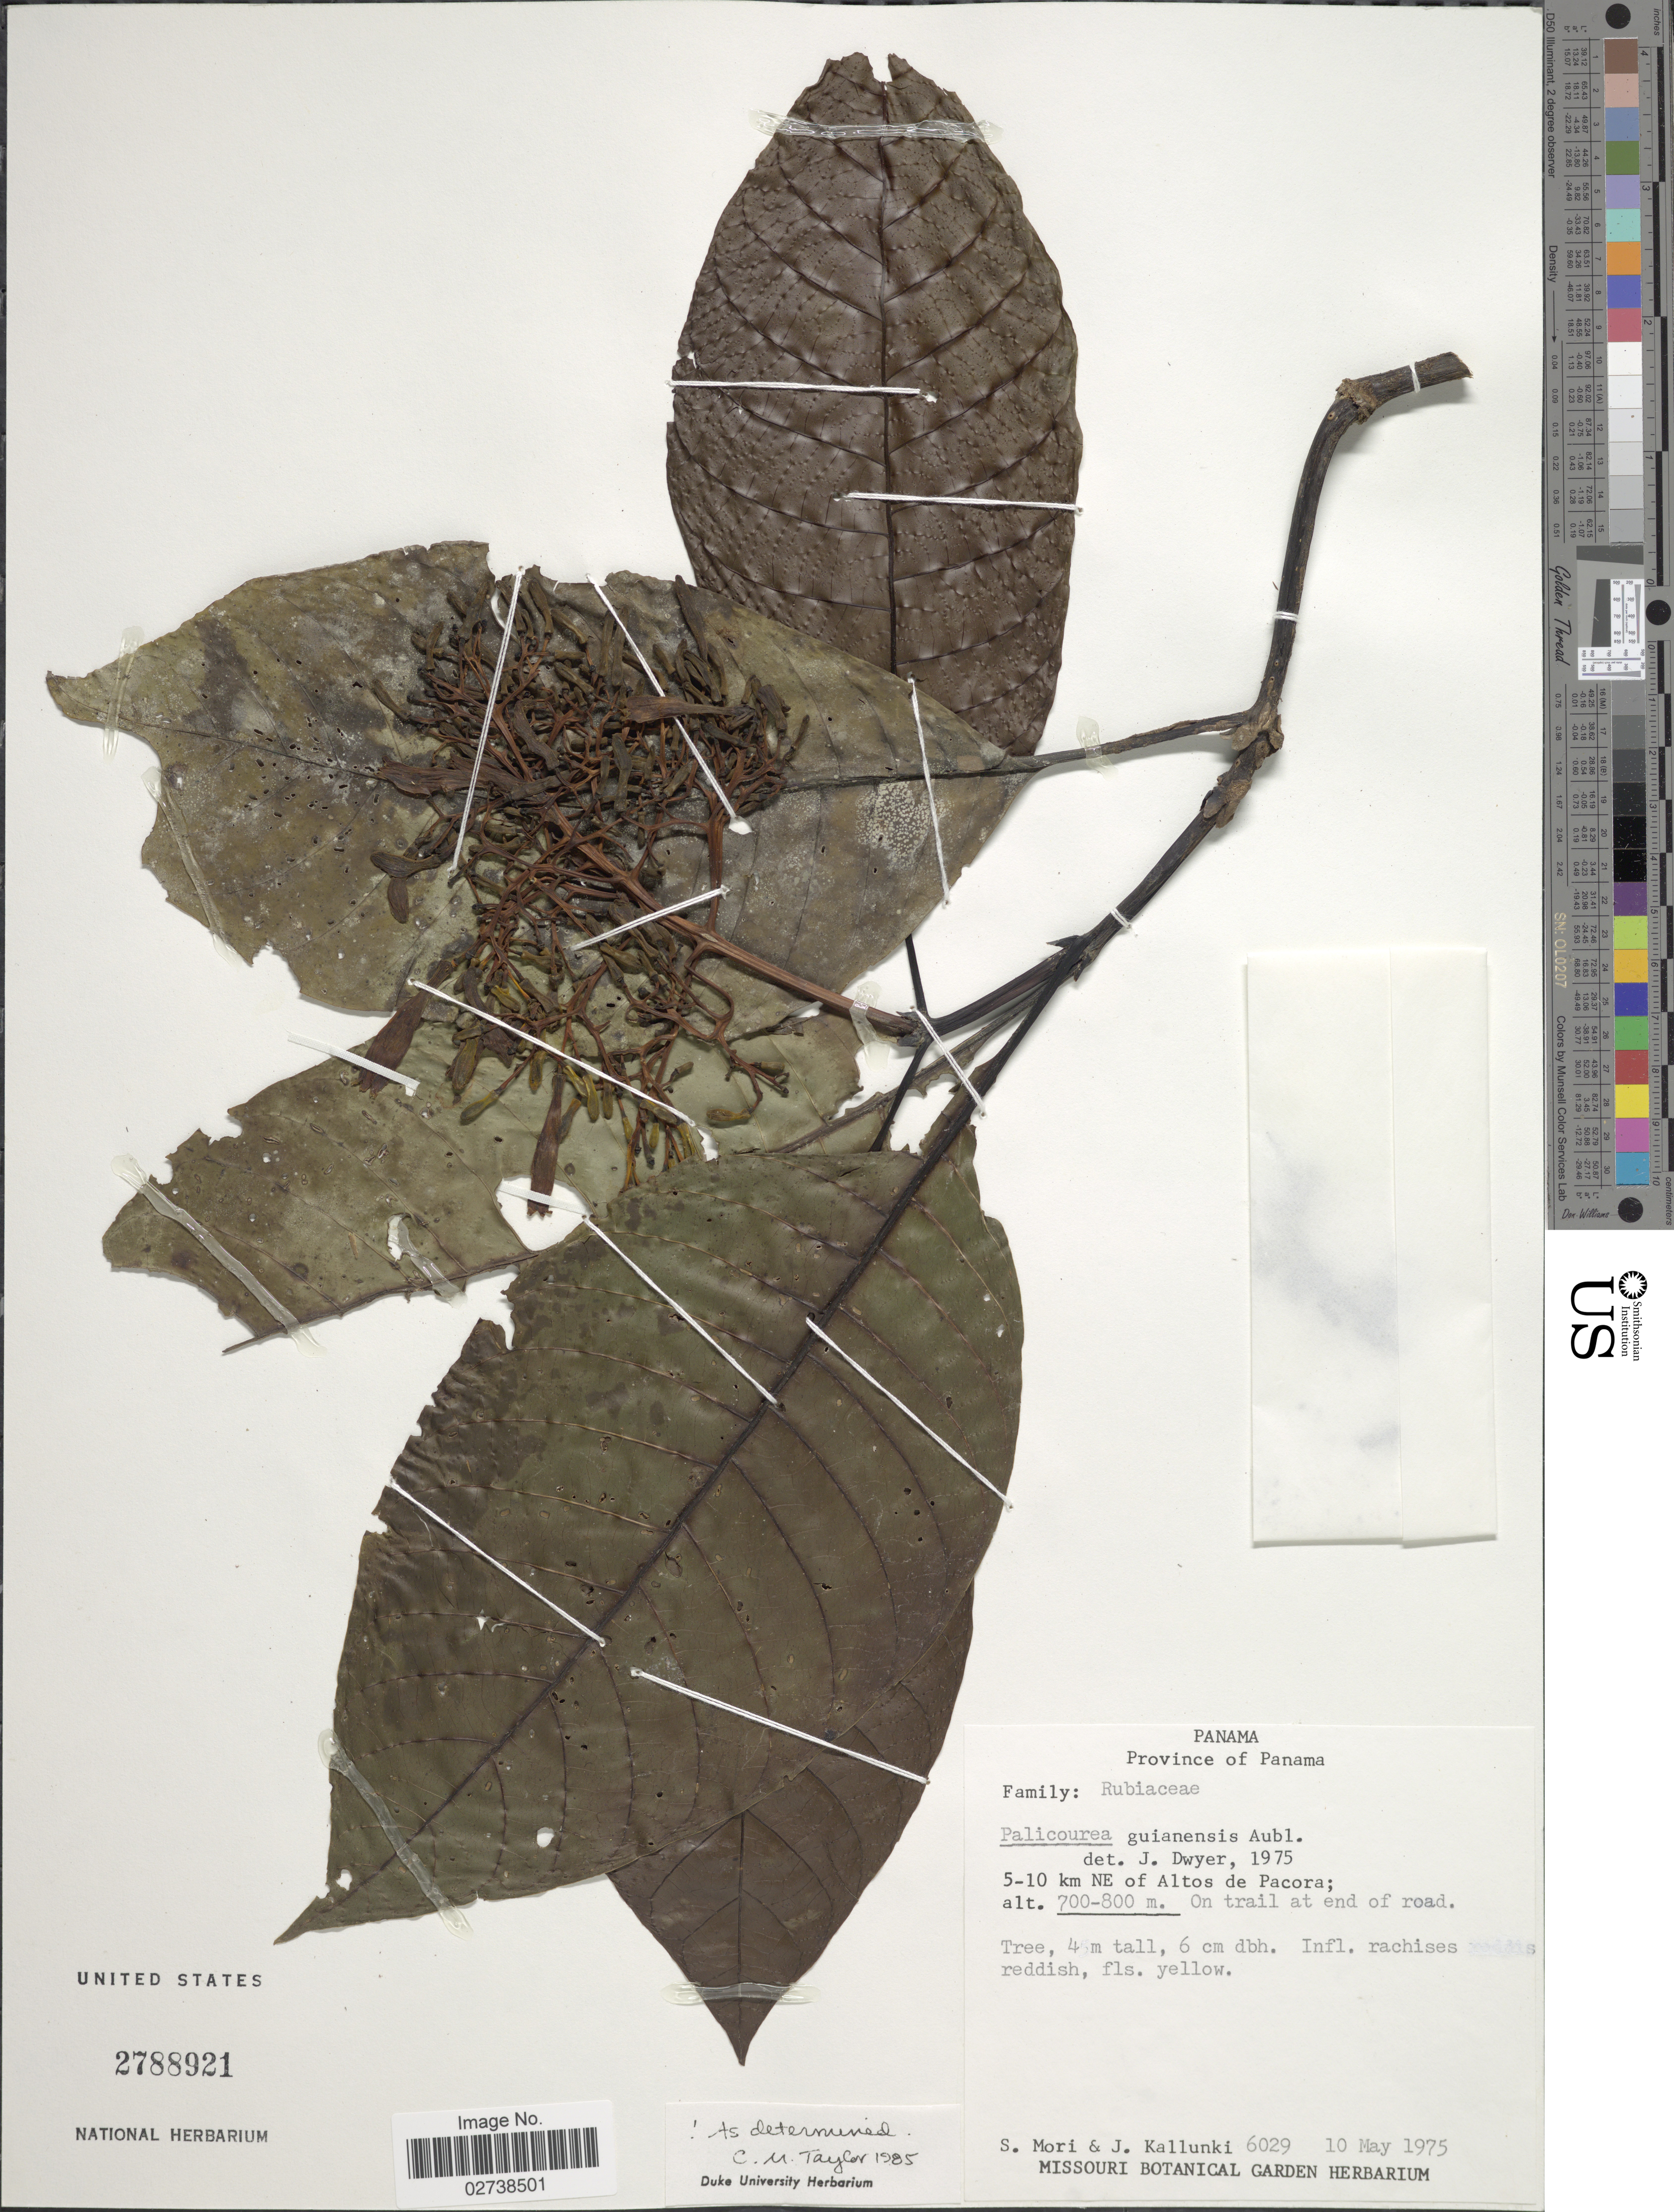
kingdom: Plantae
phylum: Tracheophyta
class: Magnoliopsida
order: Gentianales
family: Rubiaceae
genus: Palicourea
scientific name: Palicourea guianensis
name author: Aubl.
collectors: S. Mori & J. Kallunki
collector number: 6029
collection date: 1975-05-10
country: Panama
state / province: Panamá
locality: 5-10 km NE of Altos de Pacora. On trail at end of road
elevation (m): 700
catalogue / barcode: US 2788921